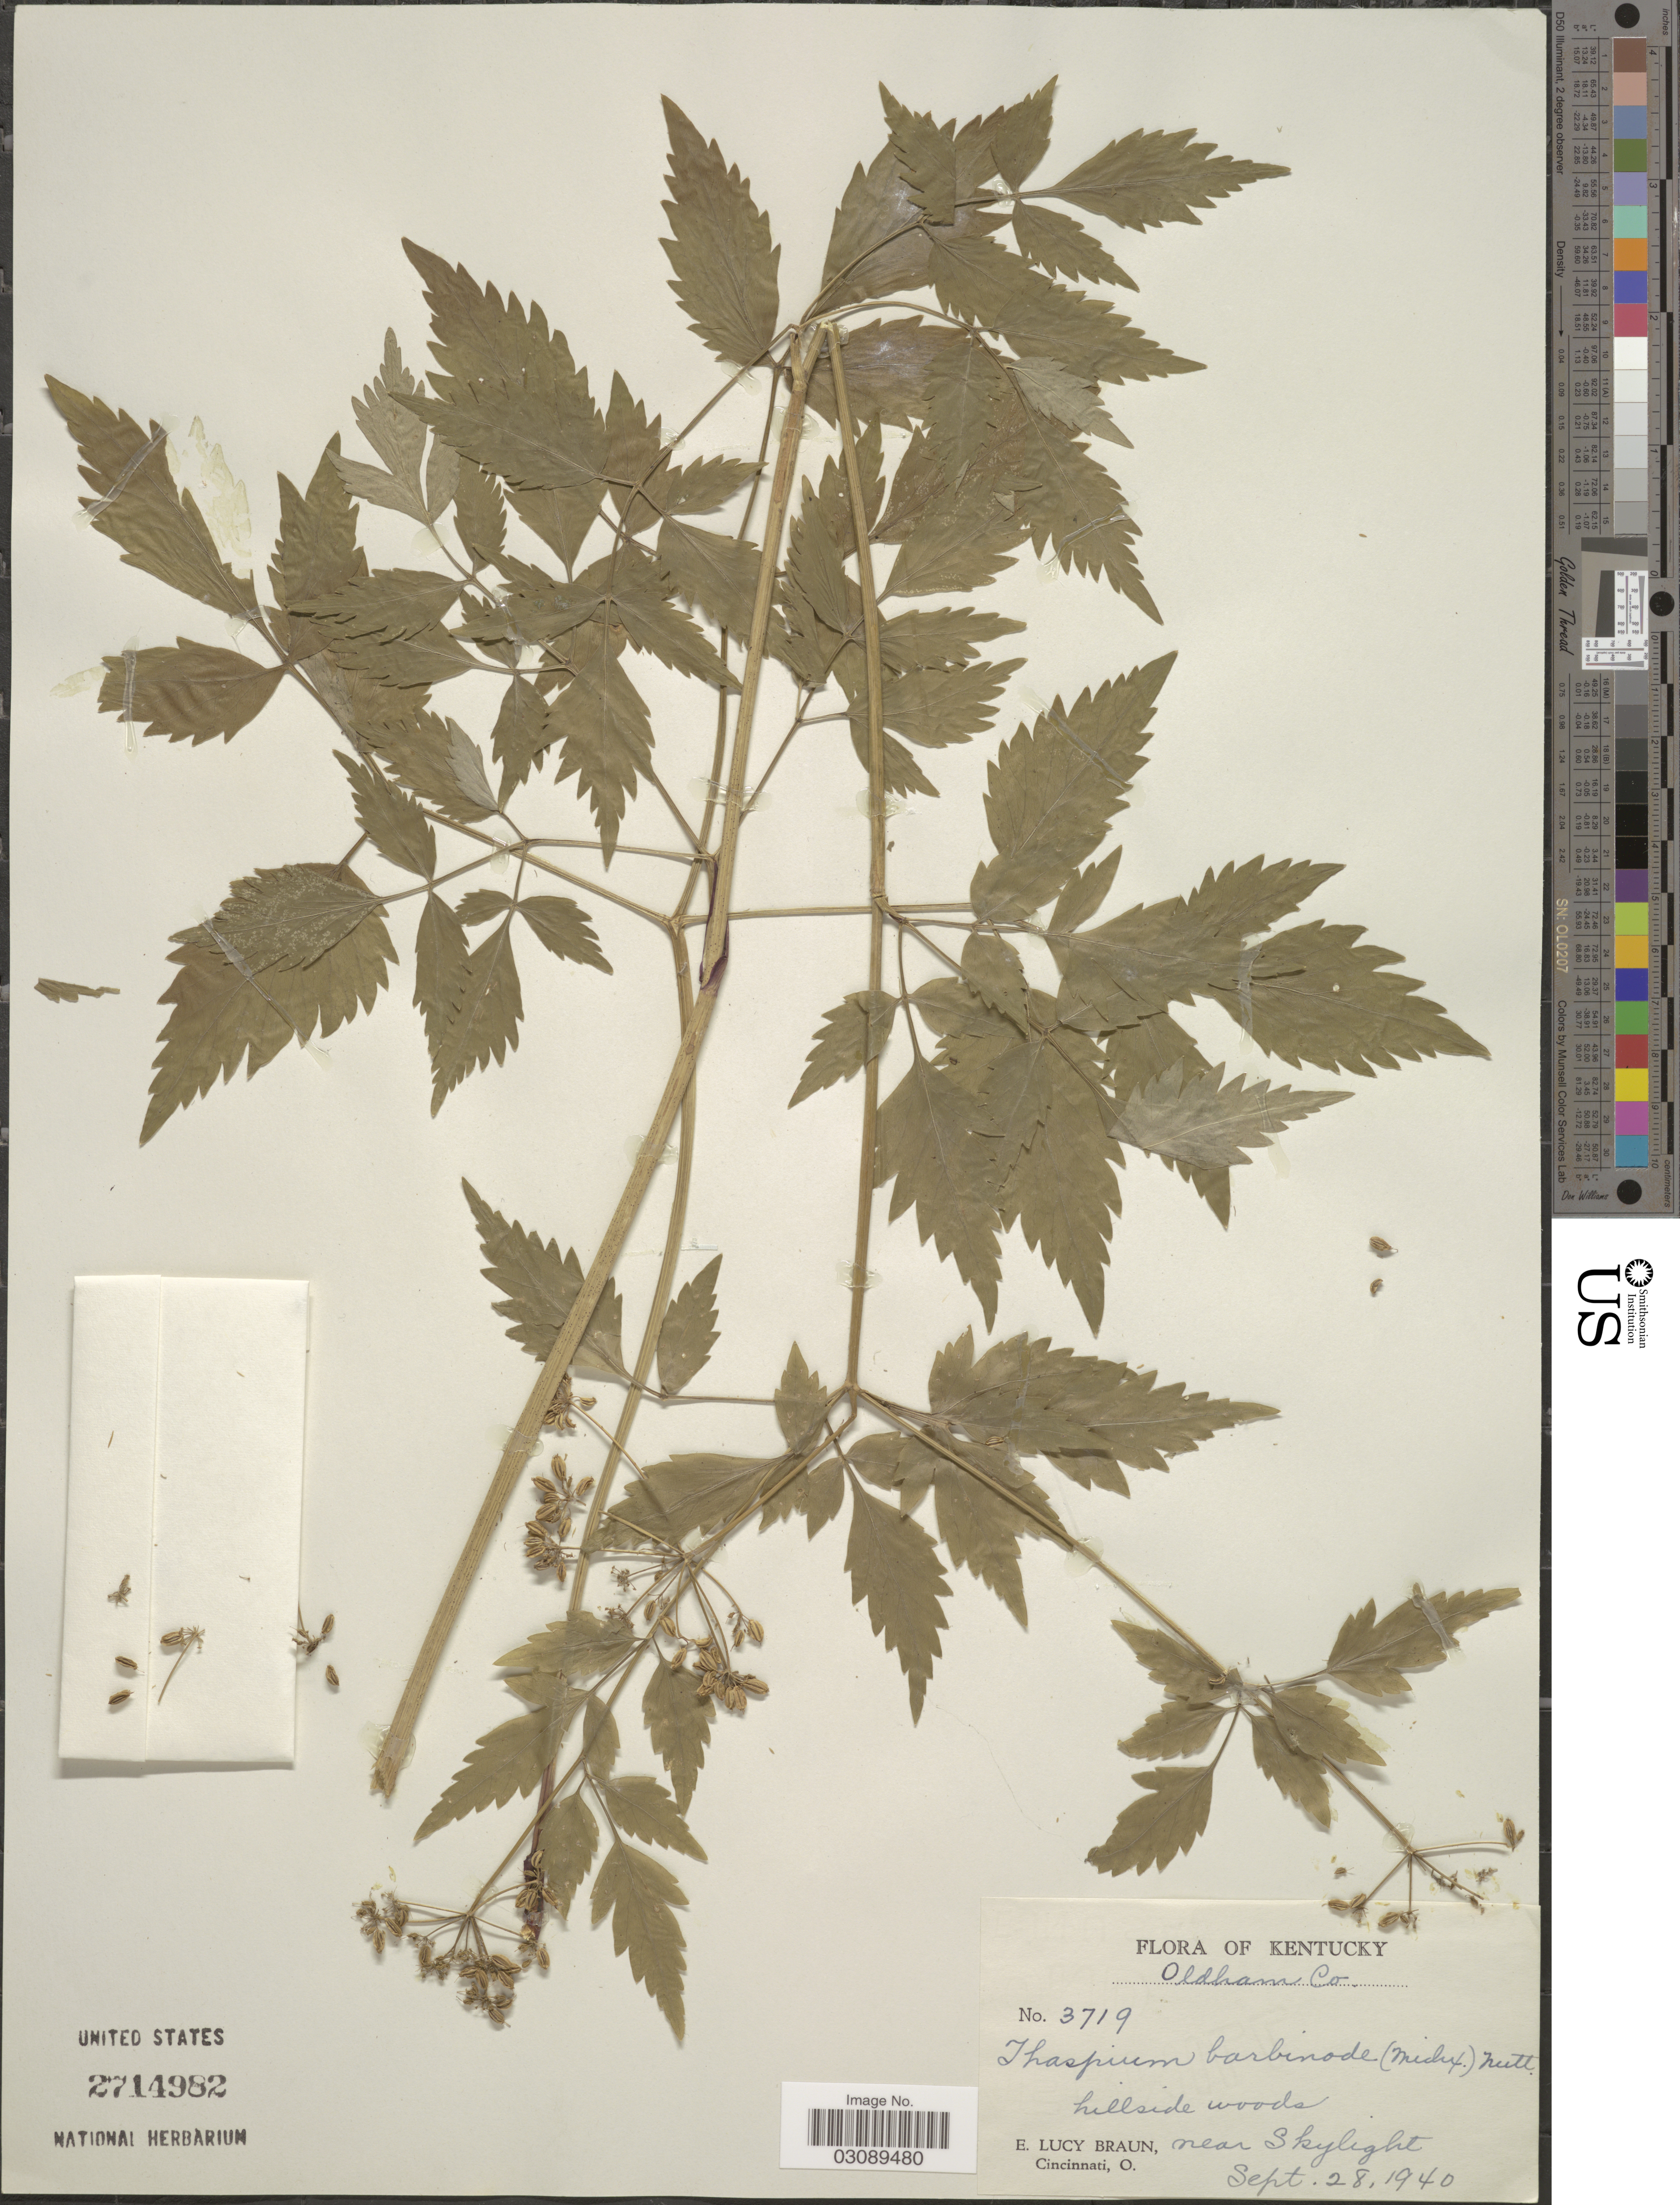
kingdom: Plantae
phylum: Tracheophyta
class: Magnoliopsida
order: Apiales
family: Apiaceae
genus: Thaspium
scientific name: Thaspium barbinode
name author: (Michx.) Nutt.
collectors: E. L. Braun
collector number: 3719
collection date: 1940-09-28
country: United States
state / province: Kentucky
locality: Oldham Co. Near Skylight.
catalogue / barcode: US 2714982